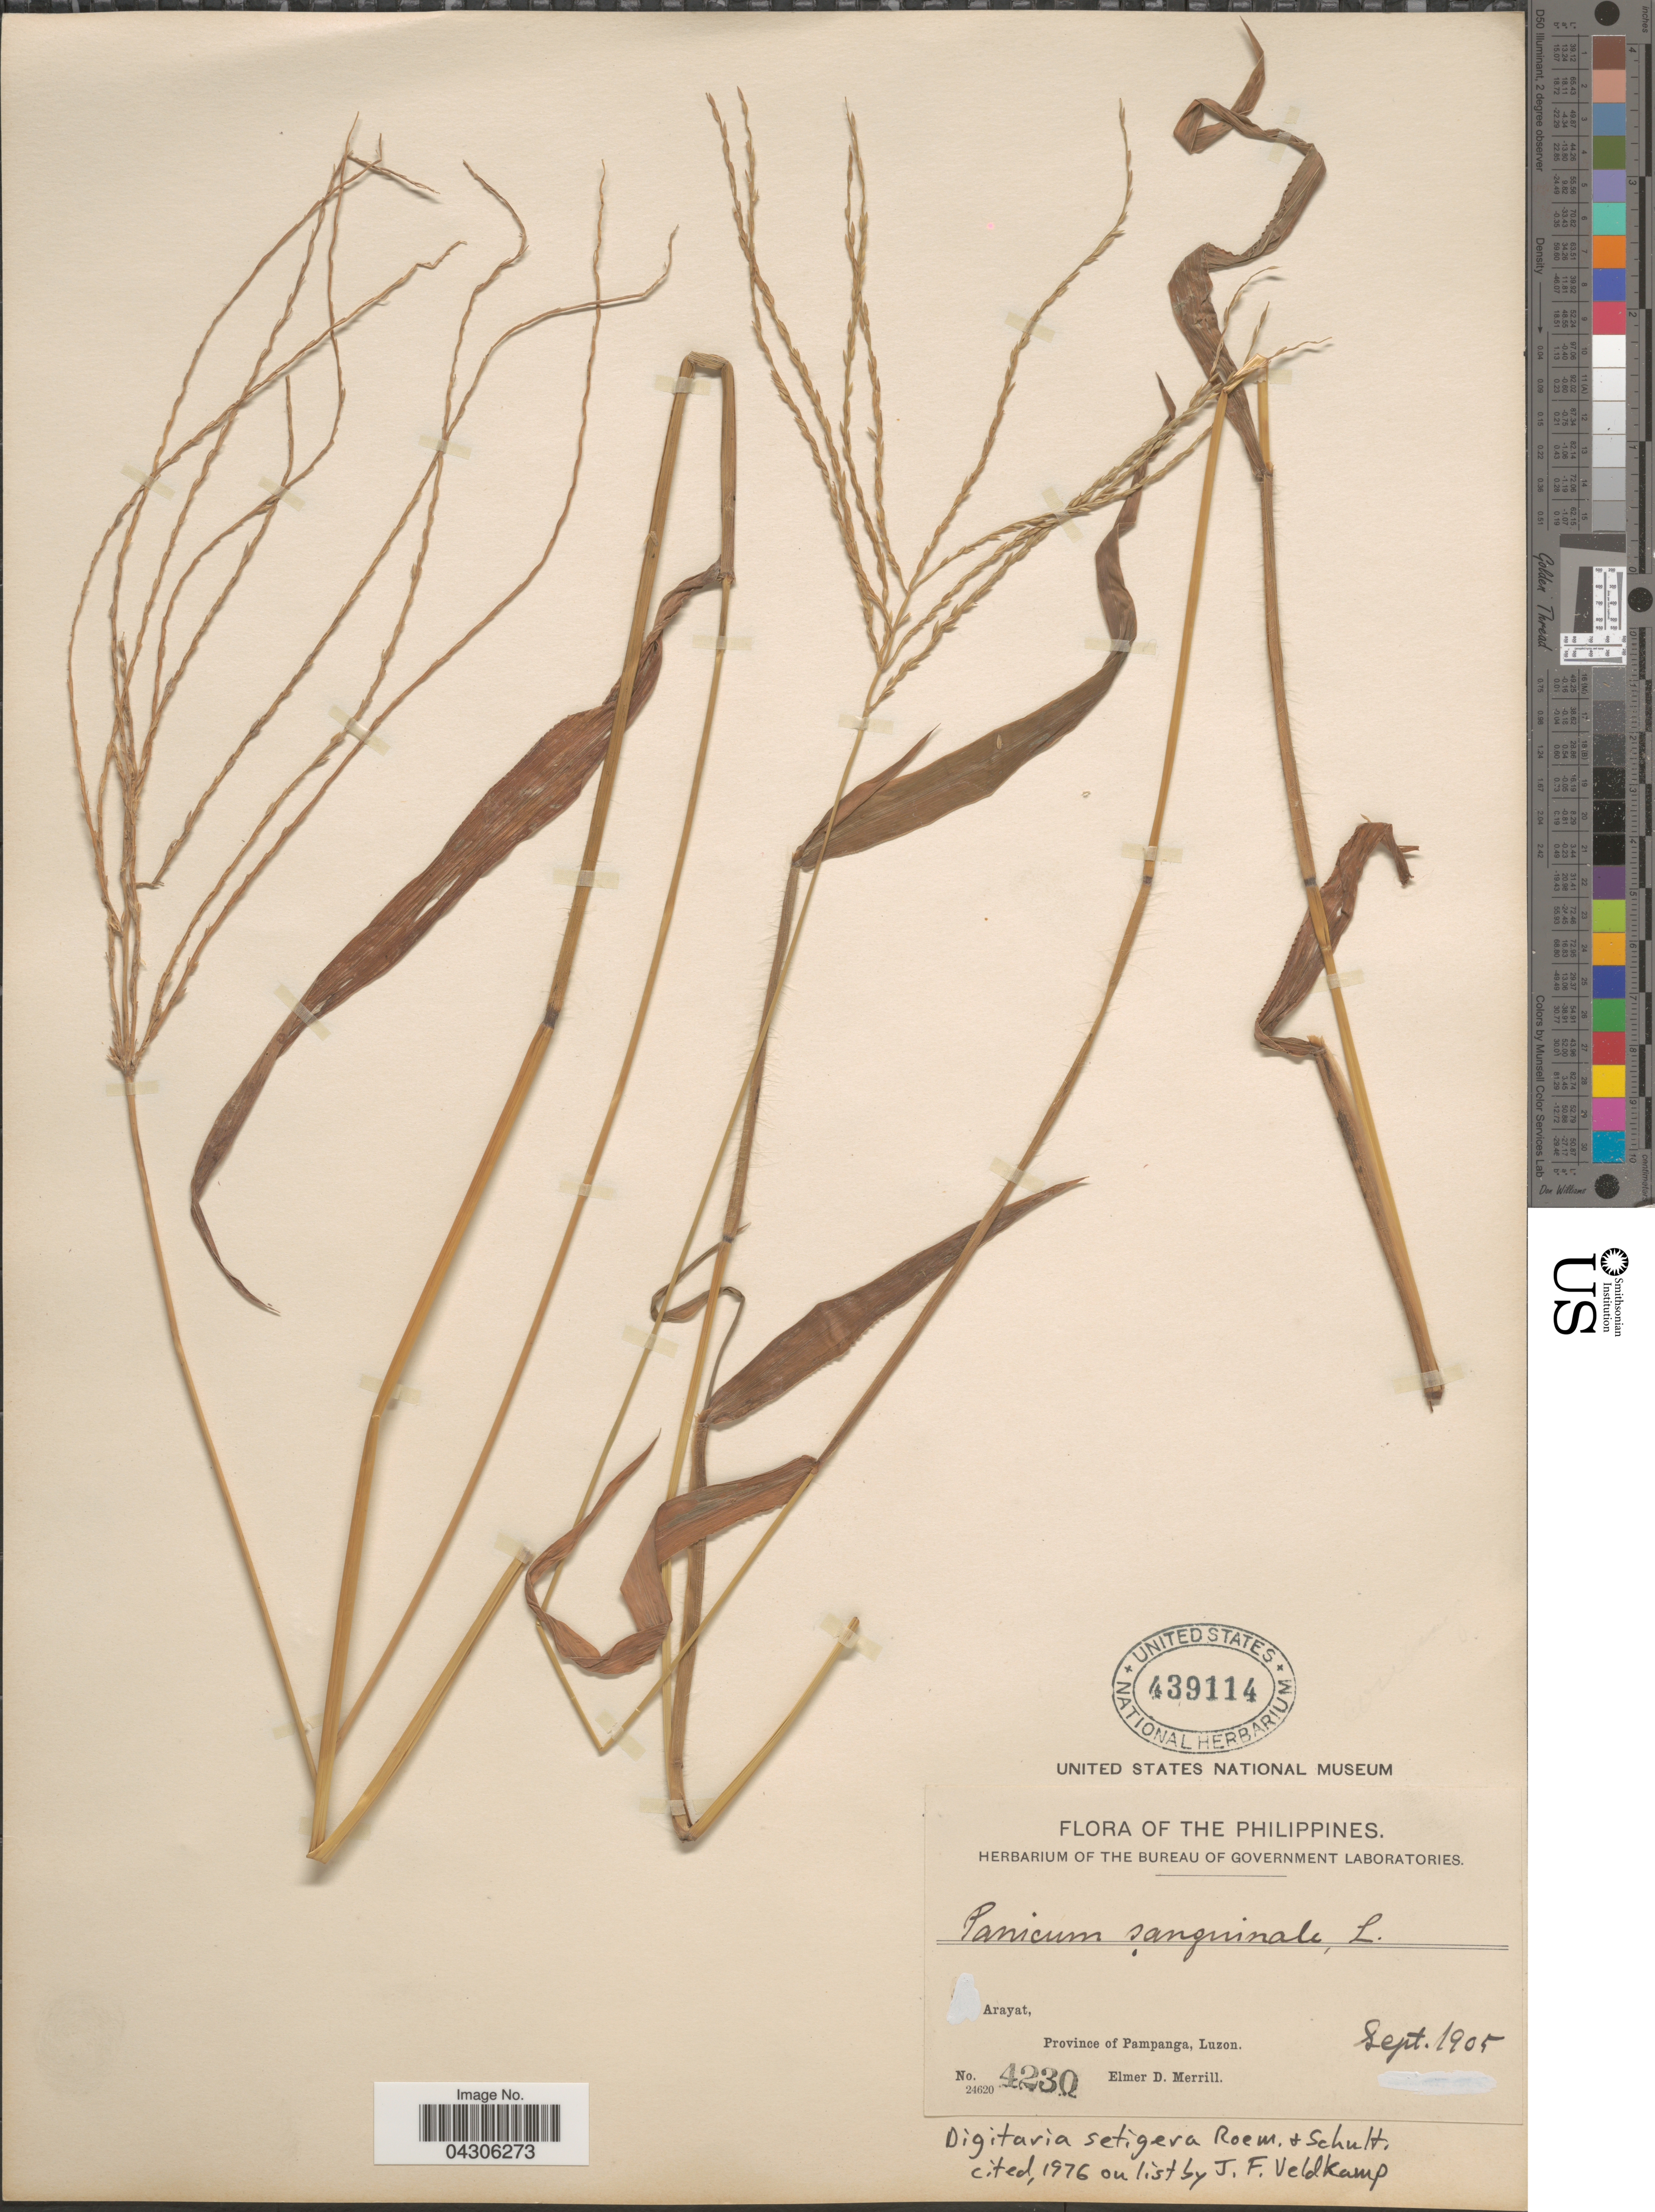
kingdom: Plantae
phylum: Tracheophyta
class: Liliopsida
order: Poales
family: Poaceae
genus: Digitaria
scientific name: Digitaria setigera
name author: Roth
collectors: E. D. Merrill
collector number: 4230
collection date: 1905-09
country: Philippines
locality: Arayat, Province of Pampanga, Luzon.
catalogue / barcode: US 439114